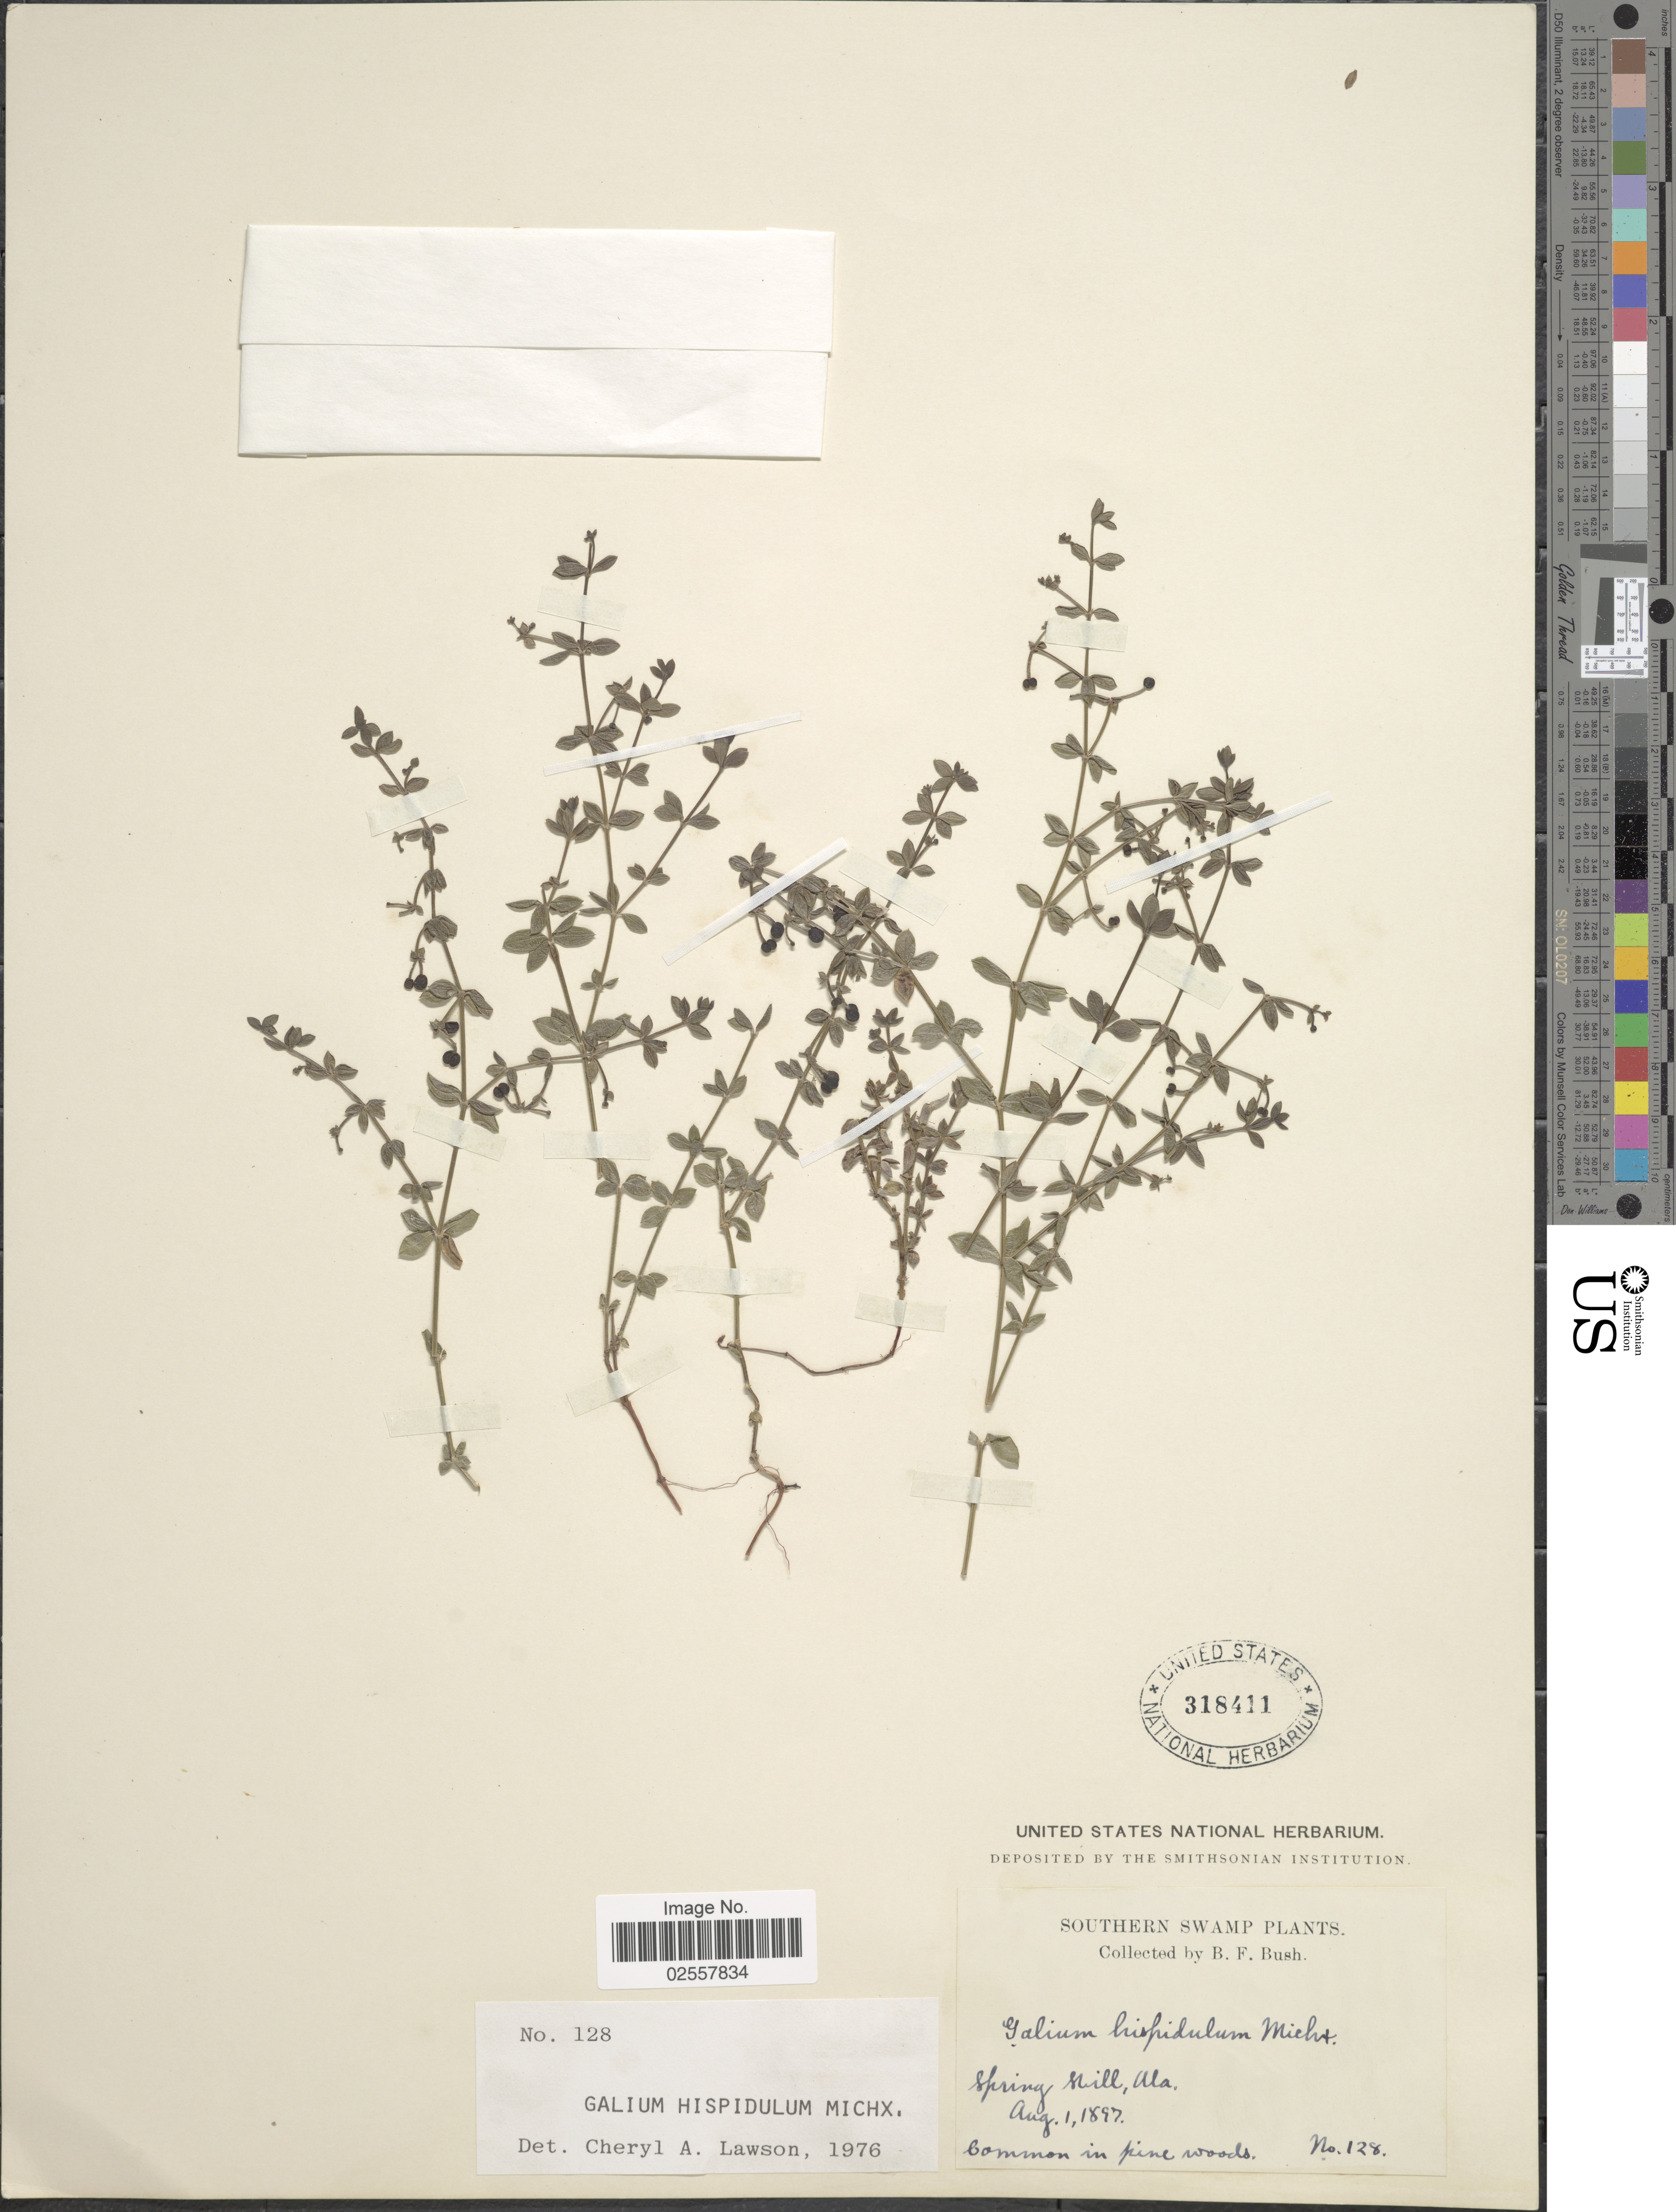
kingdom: Plantae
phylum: Tracheophyta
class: Magnoliopsida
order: Gentianales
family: Rubiaceae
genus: Galium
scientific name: Galium hispidulum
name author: Michx.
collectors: B. F. Bush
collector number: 128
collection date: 1897-08-01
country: United States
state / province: Alabama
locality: Southern Swamp. Spring Hill, Ala.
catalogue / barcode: US 318411